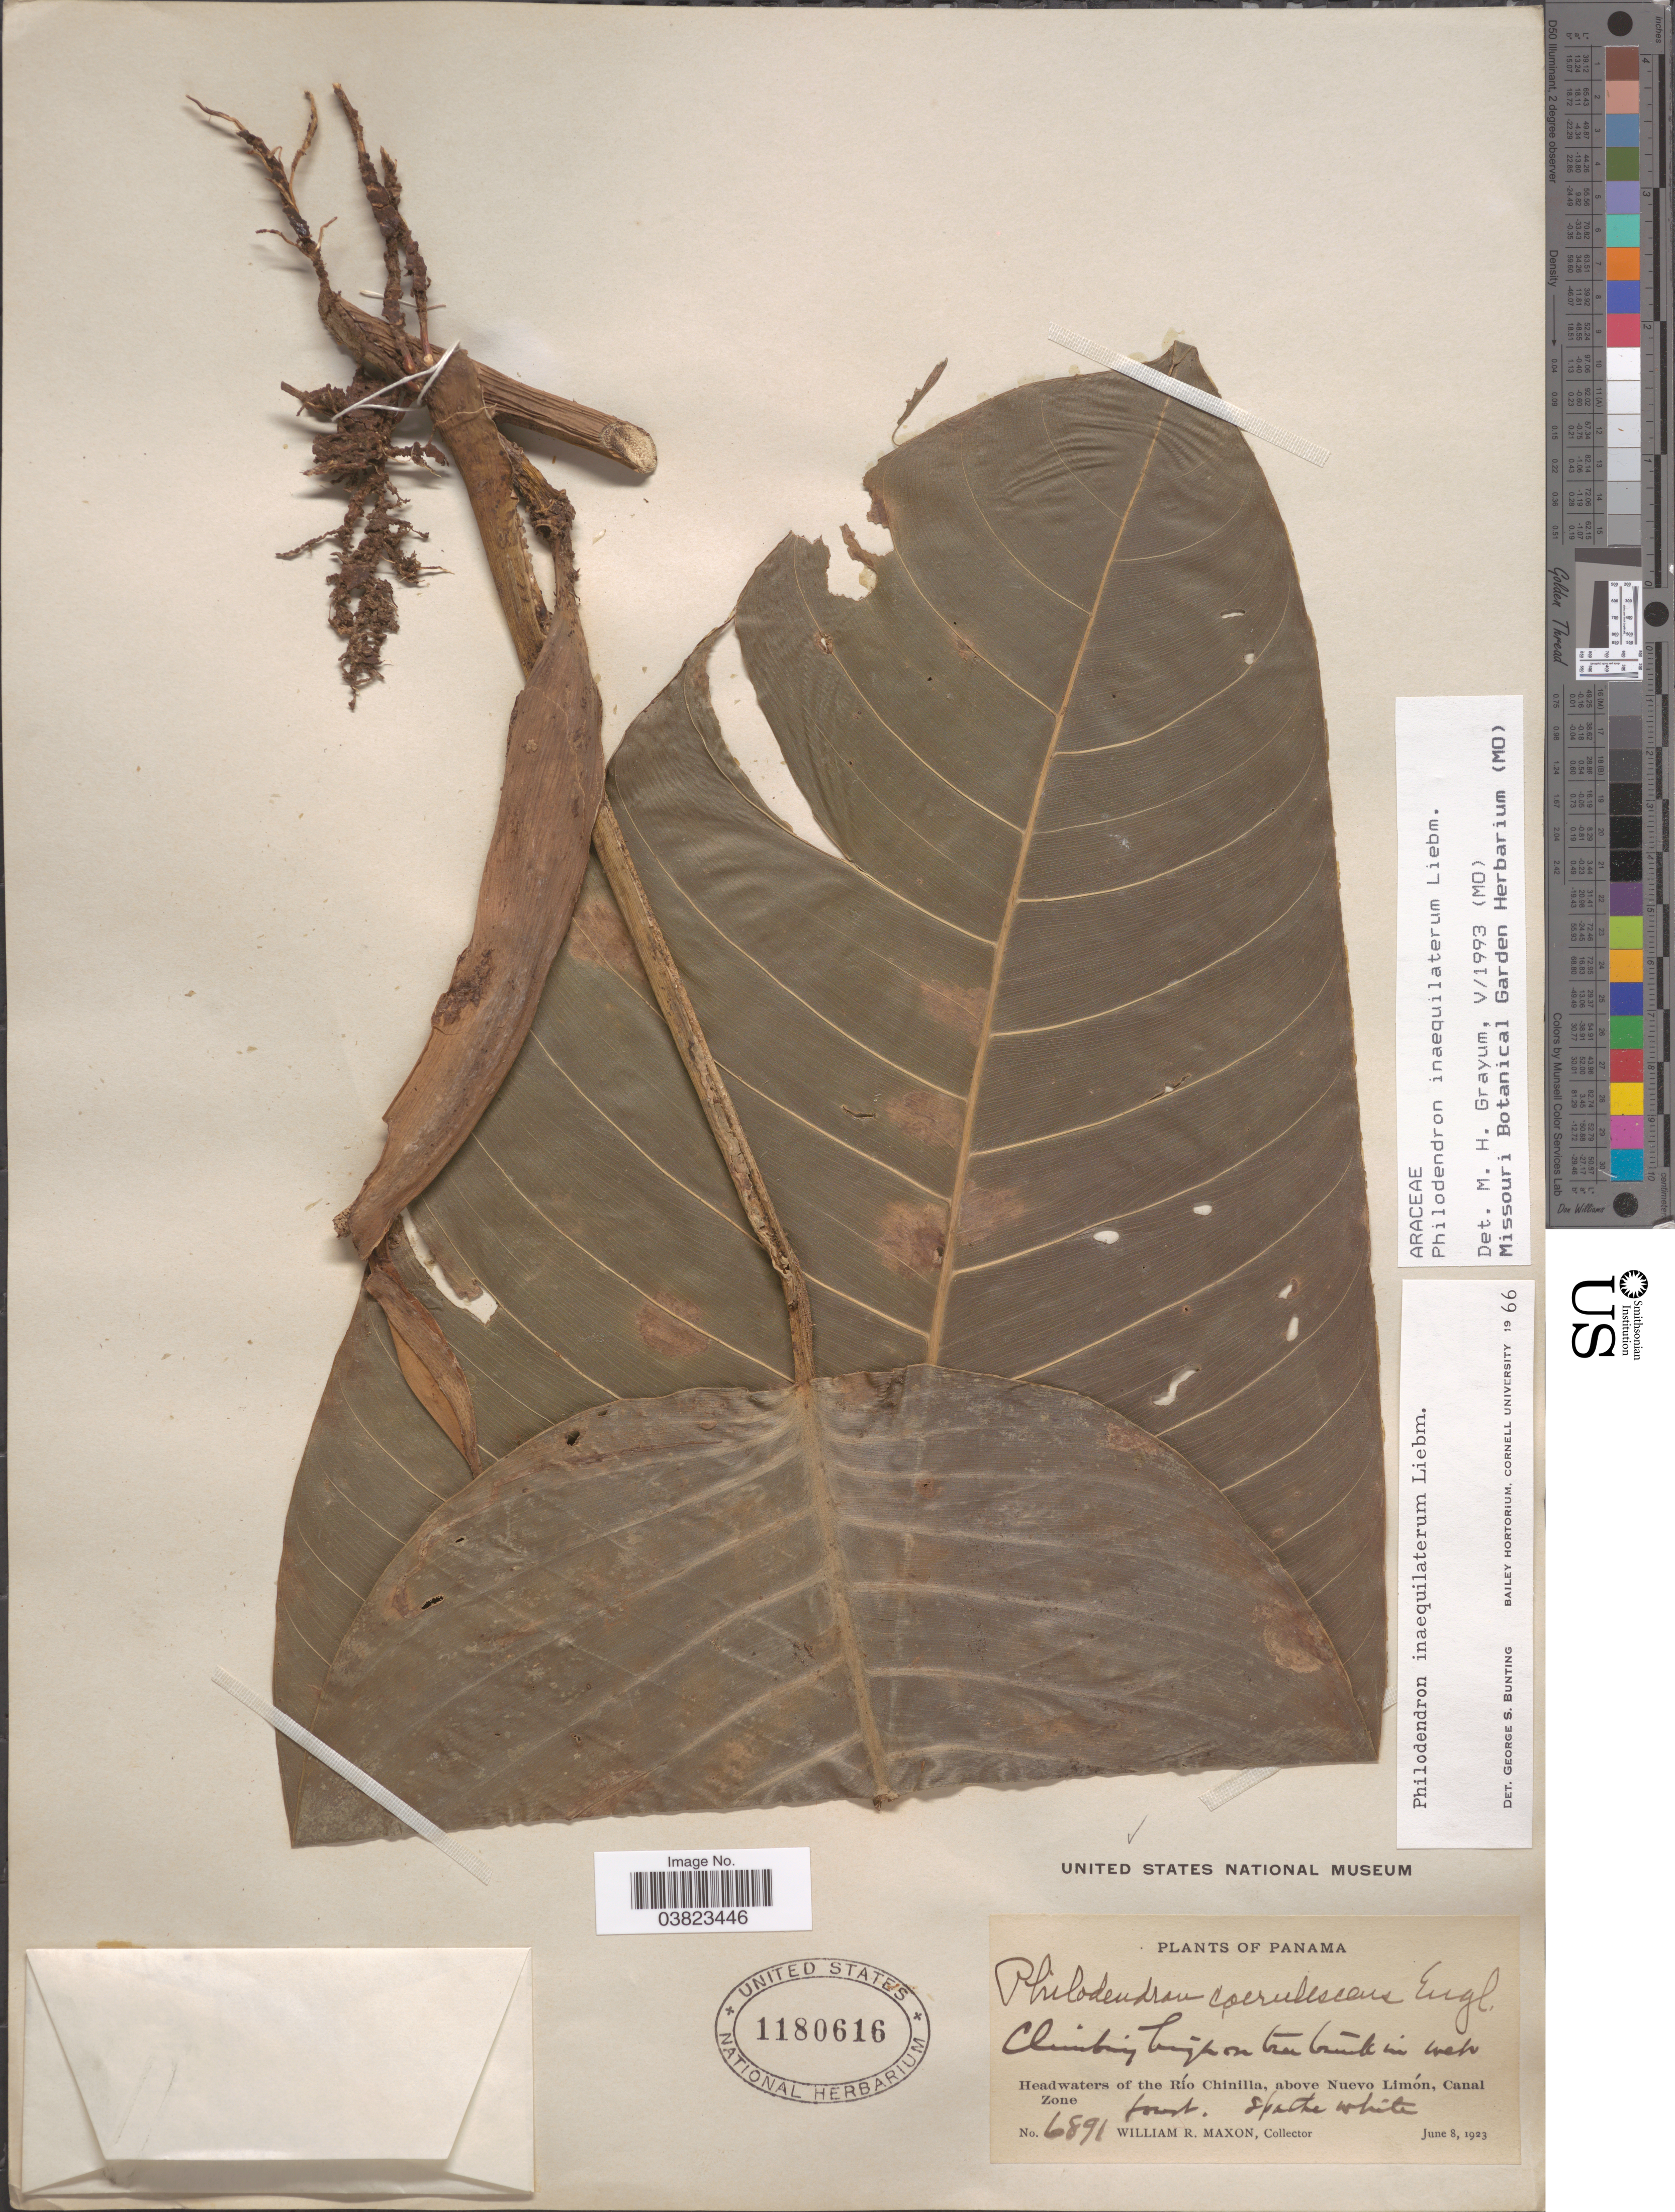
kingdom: Plantae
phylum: Tracheophyta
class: Liliopsida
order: Alismatales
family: Araceae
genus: Philodendron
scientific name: Philodendron inaequilaterum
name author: Liebm.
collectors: W. R. Maxon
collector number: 6891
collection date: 1923-06-08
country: Panama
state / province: Colón / Panamá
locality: Headwaters of the Río Chinilla, above Nuevo Limón, Canal Zone.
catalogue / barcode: US 1180616